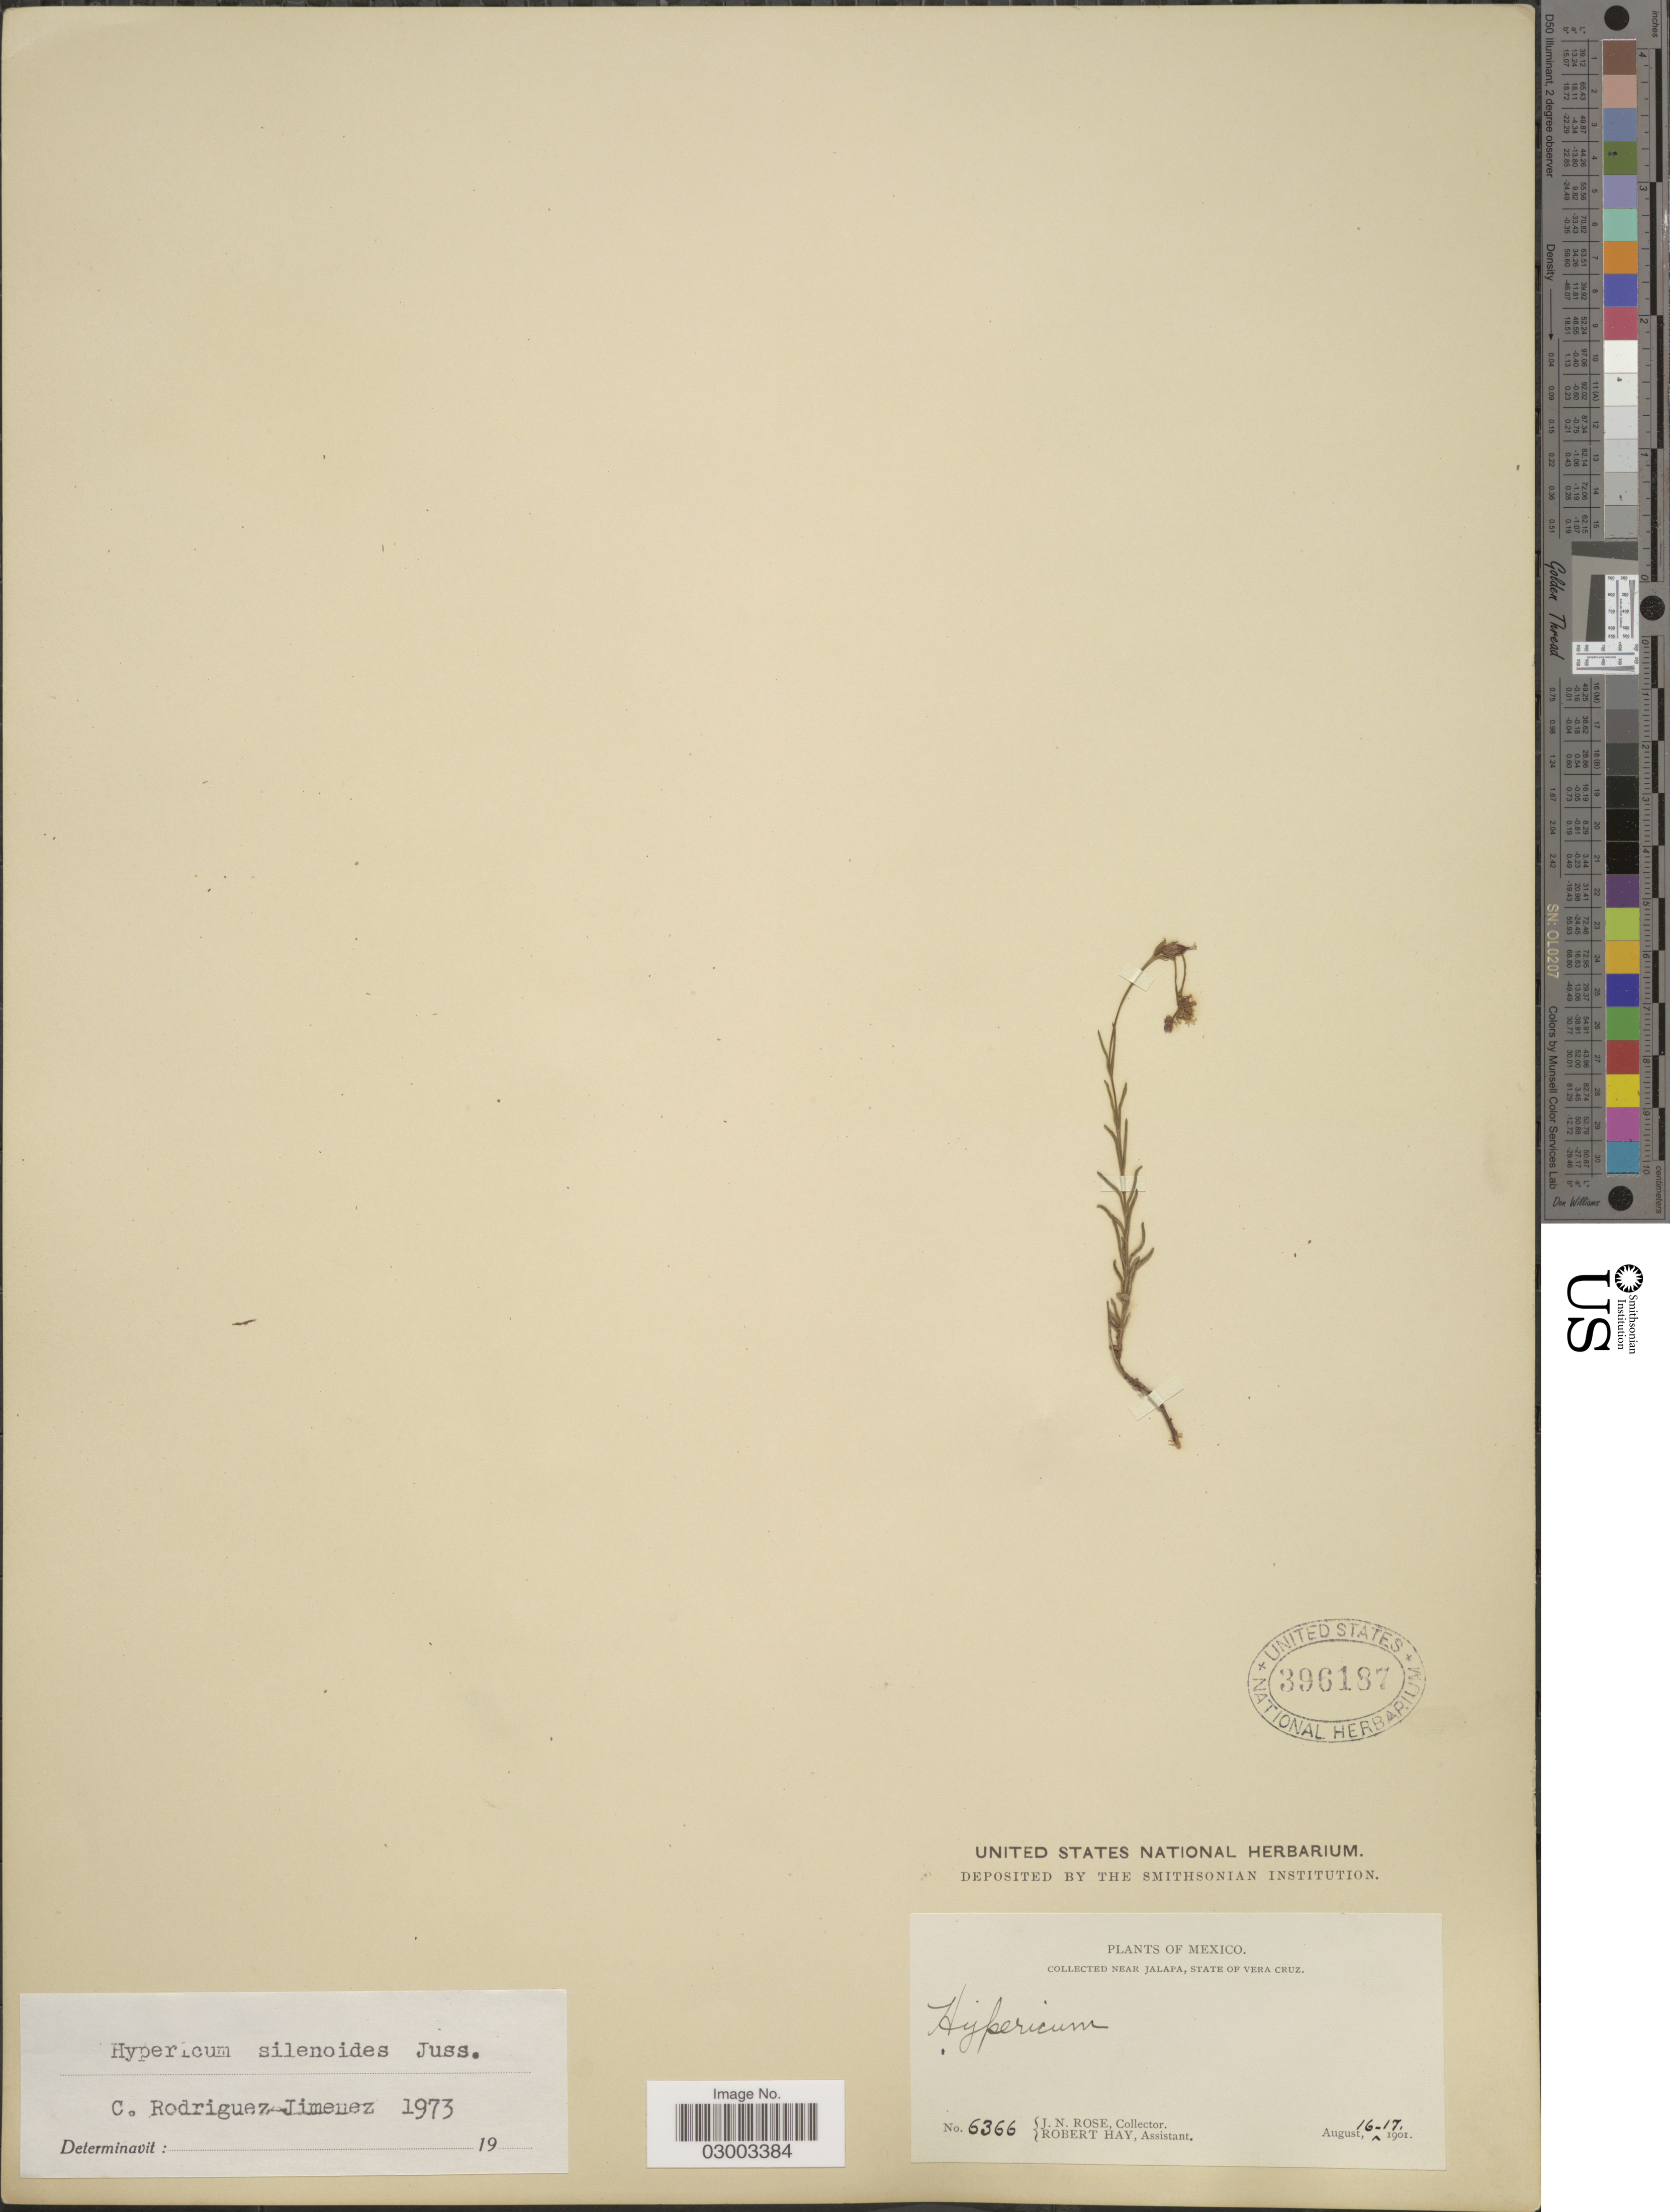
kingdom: Plantae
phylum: Tracheophyta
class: Magnoliopsida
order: Malpighiales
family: Hypericaceae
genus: Hypericum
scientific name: Hypericum silenoides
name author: Juss.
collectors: J. N. Rose & R. Hay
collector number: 6366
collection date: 1901-08-16/1901-08-17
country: Mexico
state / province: Veracruz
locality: Near Jalapa, State of Vera Cruz.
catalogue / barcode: US 396187